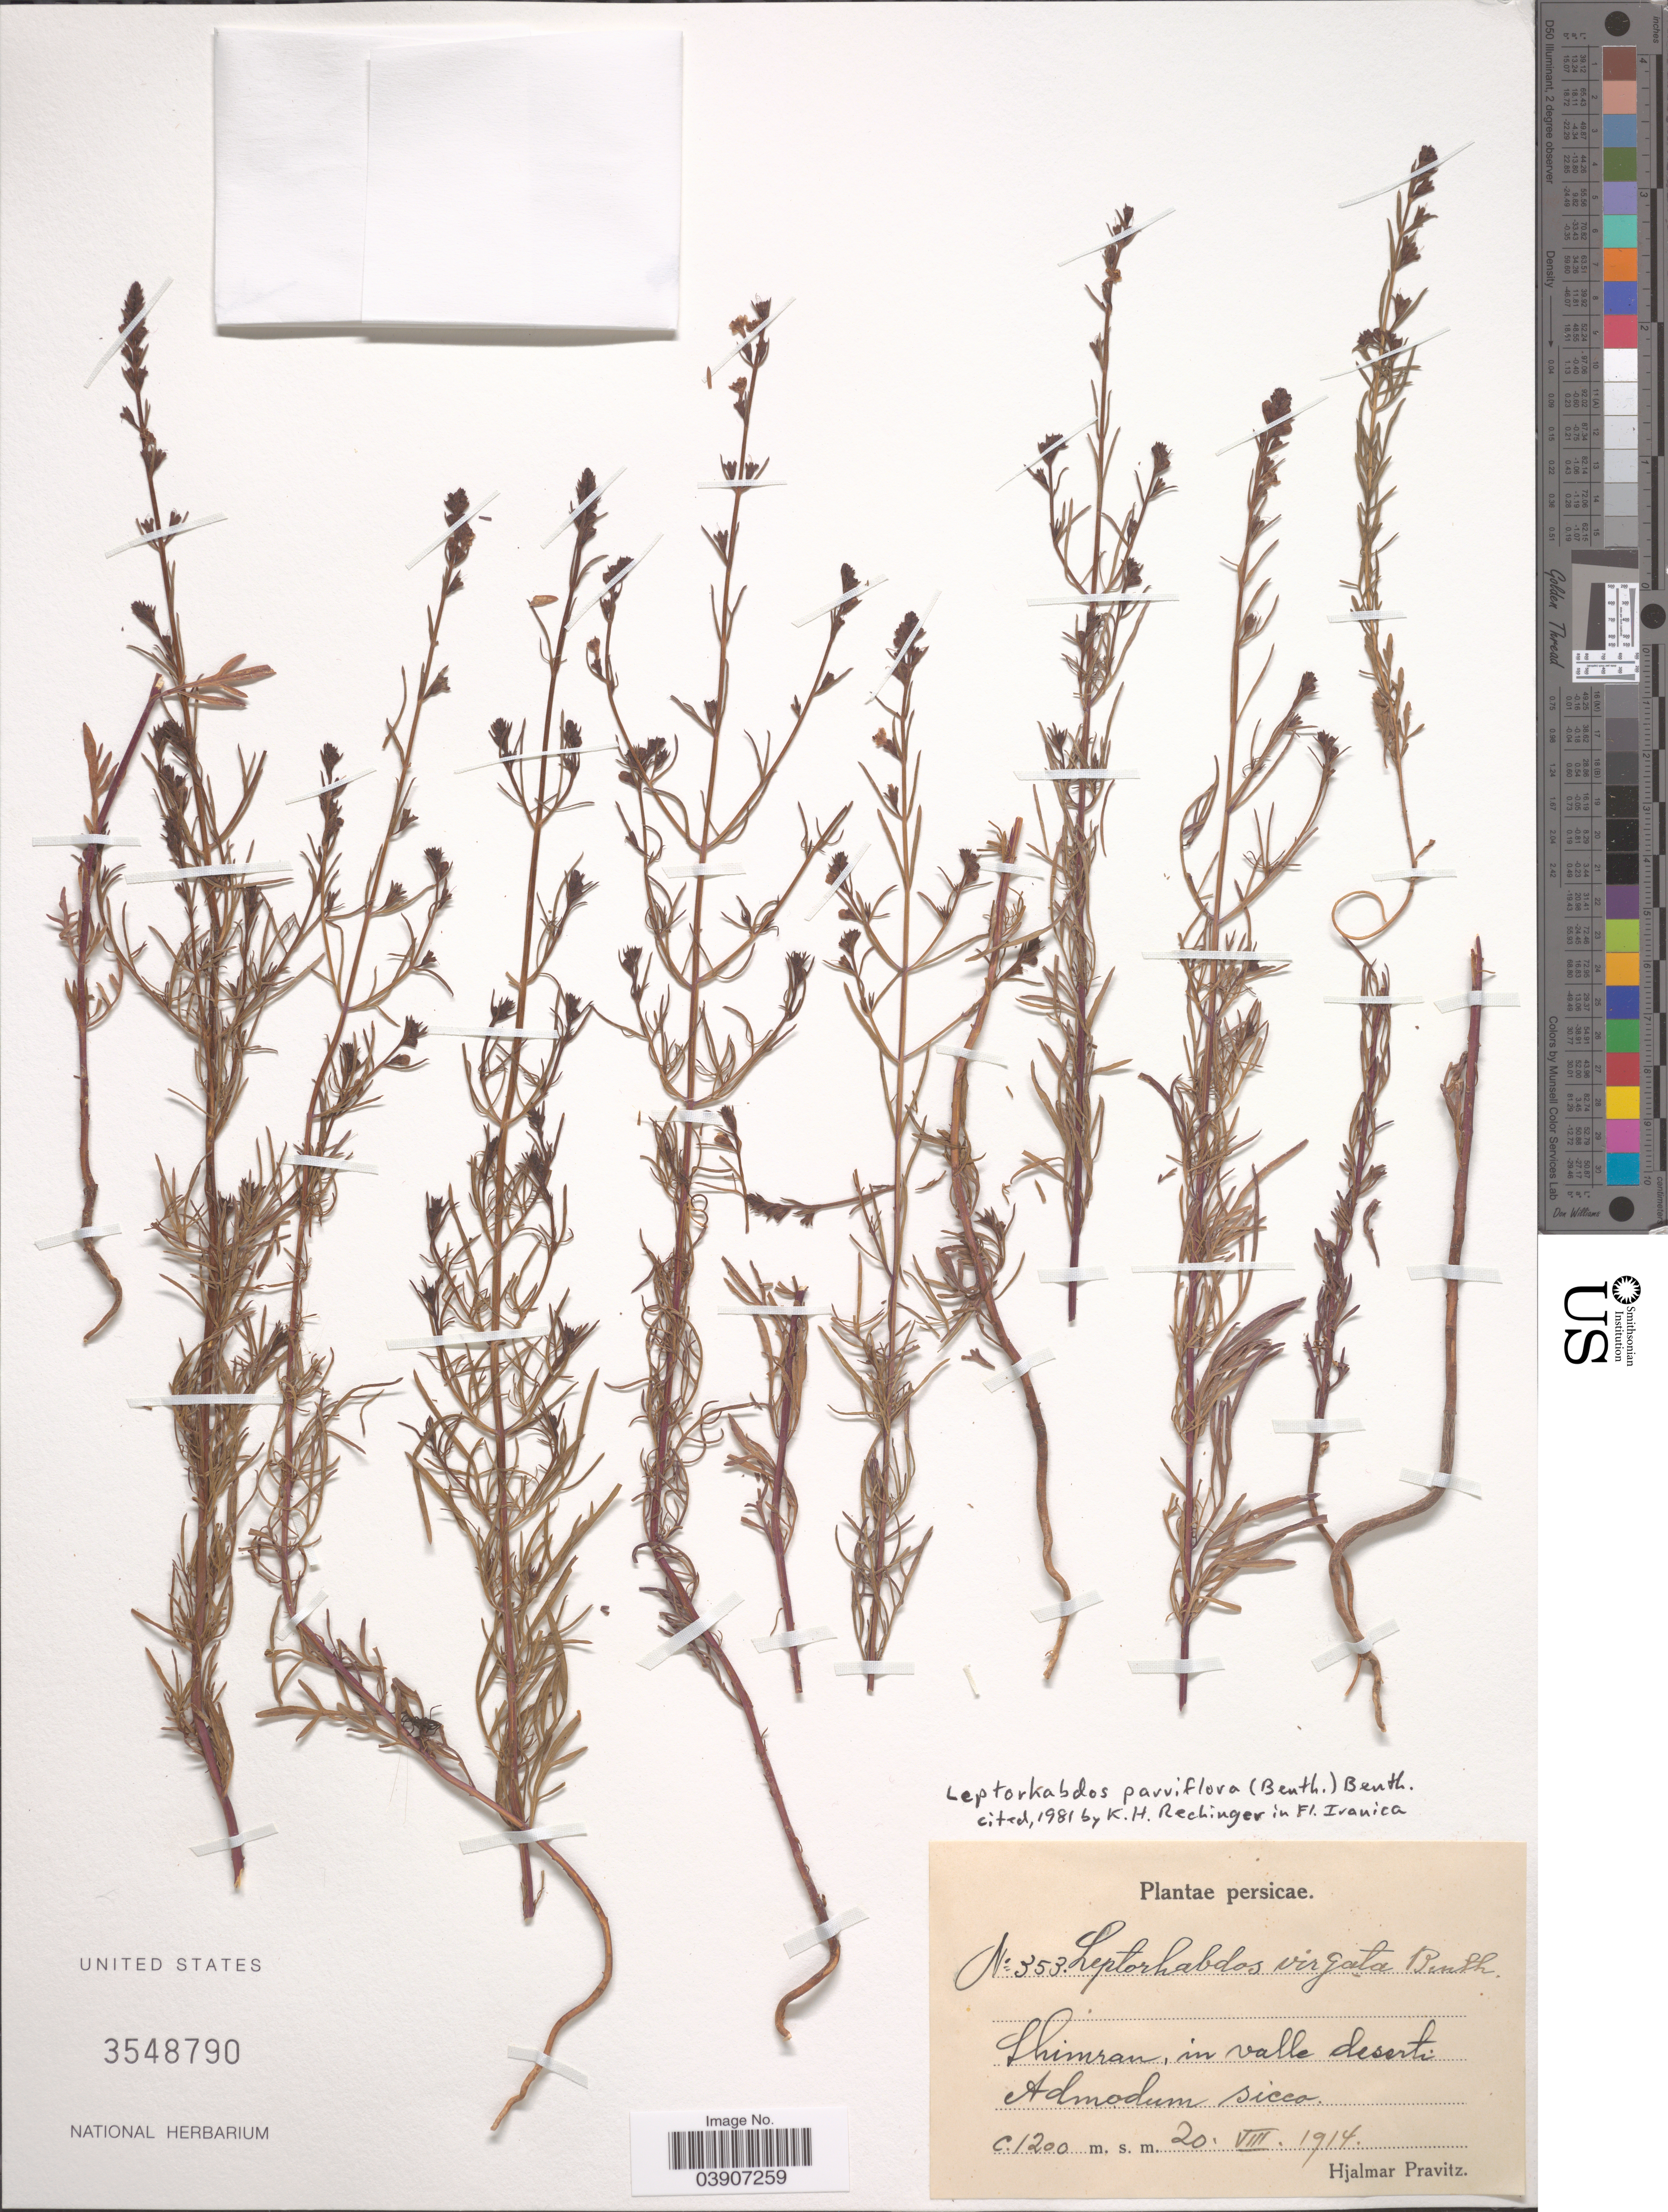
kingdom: Plantae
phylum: Tracheophyta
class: Magnoliopsida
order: Lamiales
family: Orobanchaceae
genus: Leptorhabdos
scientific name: Leptorhabdos parviflora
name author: (Benth.) Benth.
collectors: H. Pravitz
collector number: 353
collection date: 1914-08-20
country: Iran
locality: Persicae. Shimran, in valle deserti.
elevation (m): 1200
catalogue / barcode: US 3548790